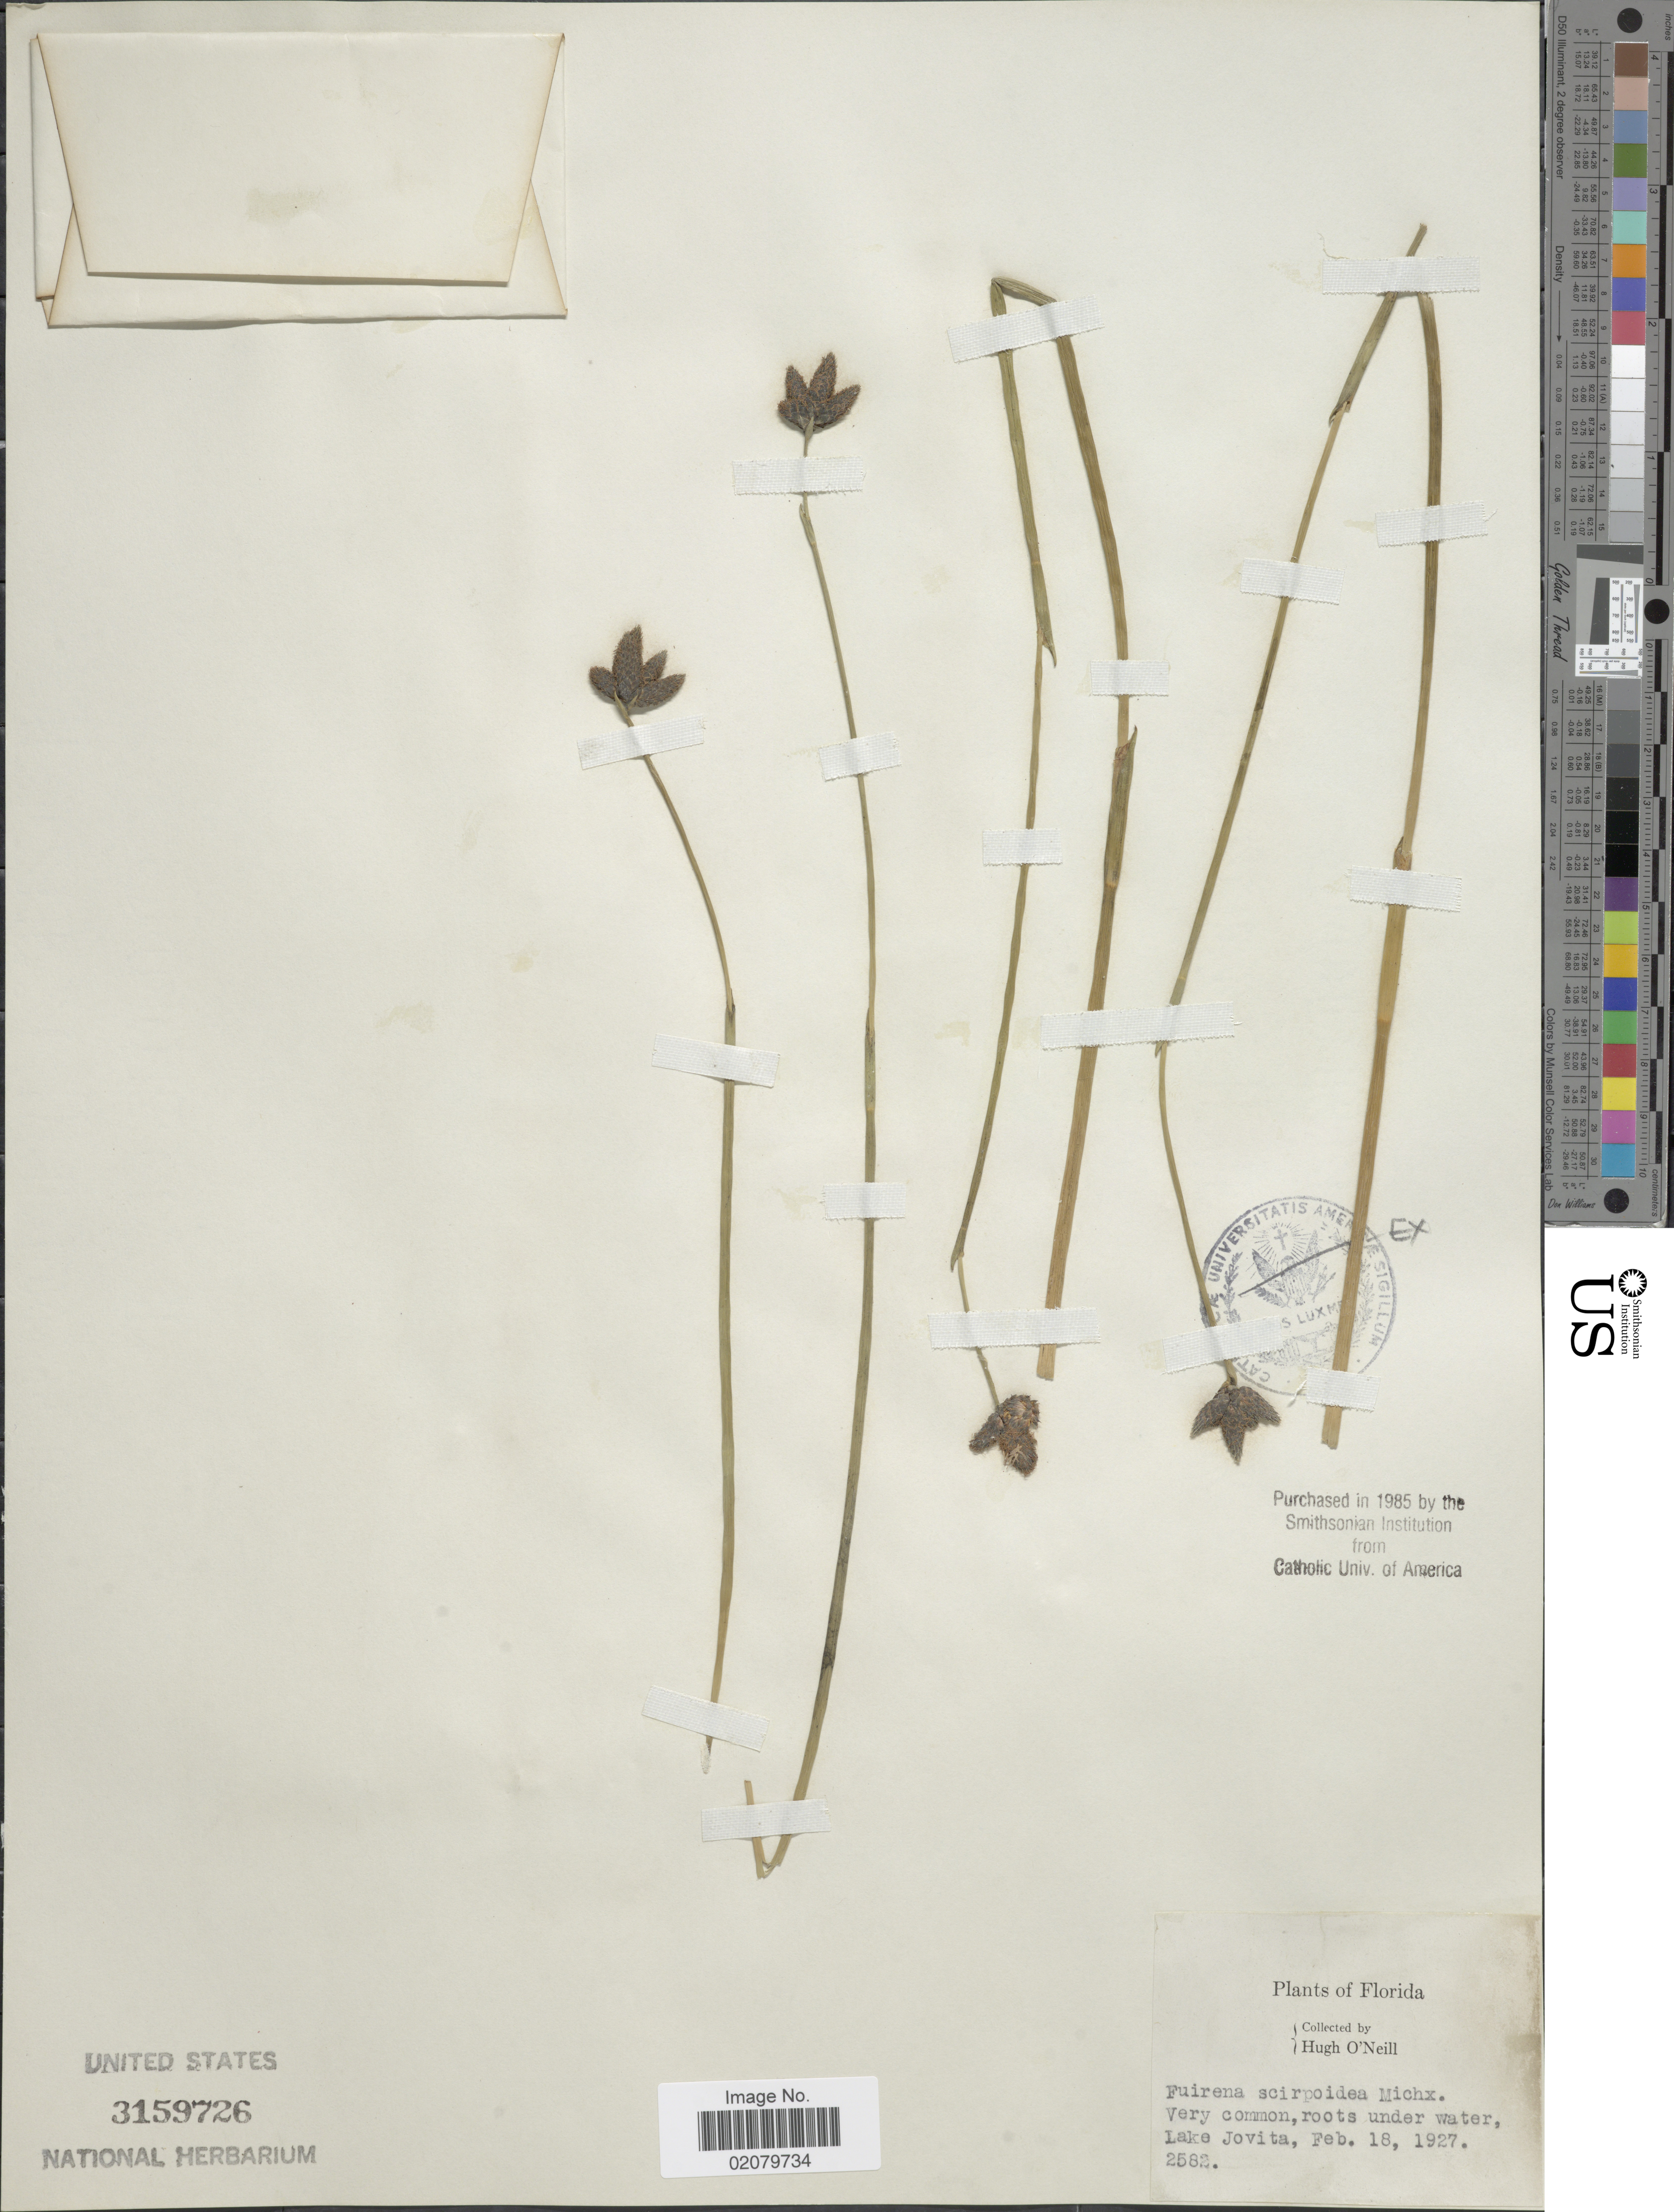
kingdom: Plantae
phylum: Tracheophyta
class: Liliopsida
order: Poales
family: Cyperaceae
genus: Fuirena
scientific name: Fuirena scirpoidea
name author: Michx.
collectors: H. O'Neill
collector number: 2582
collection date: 1927-02-18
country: United States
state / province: Florida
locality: Lake Jovita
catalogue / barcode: US 3159726